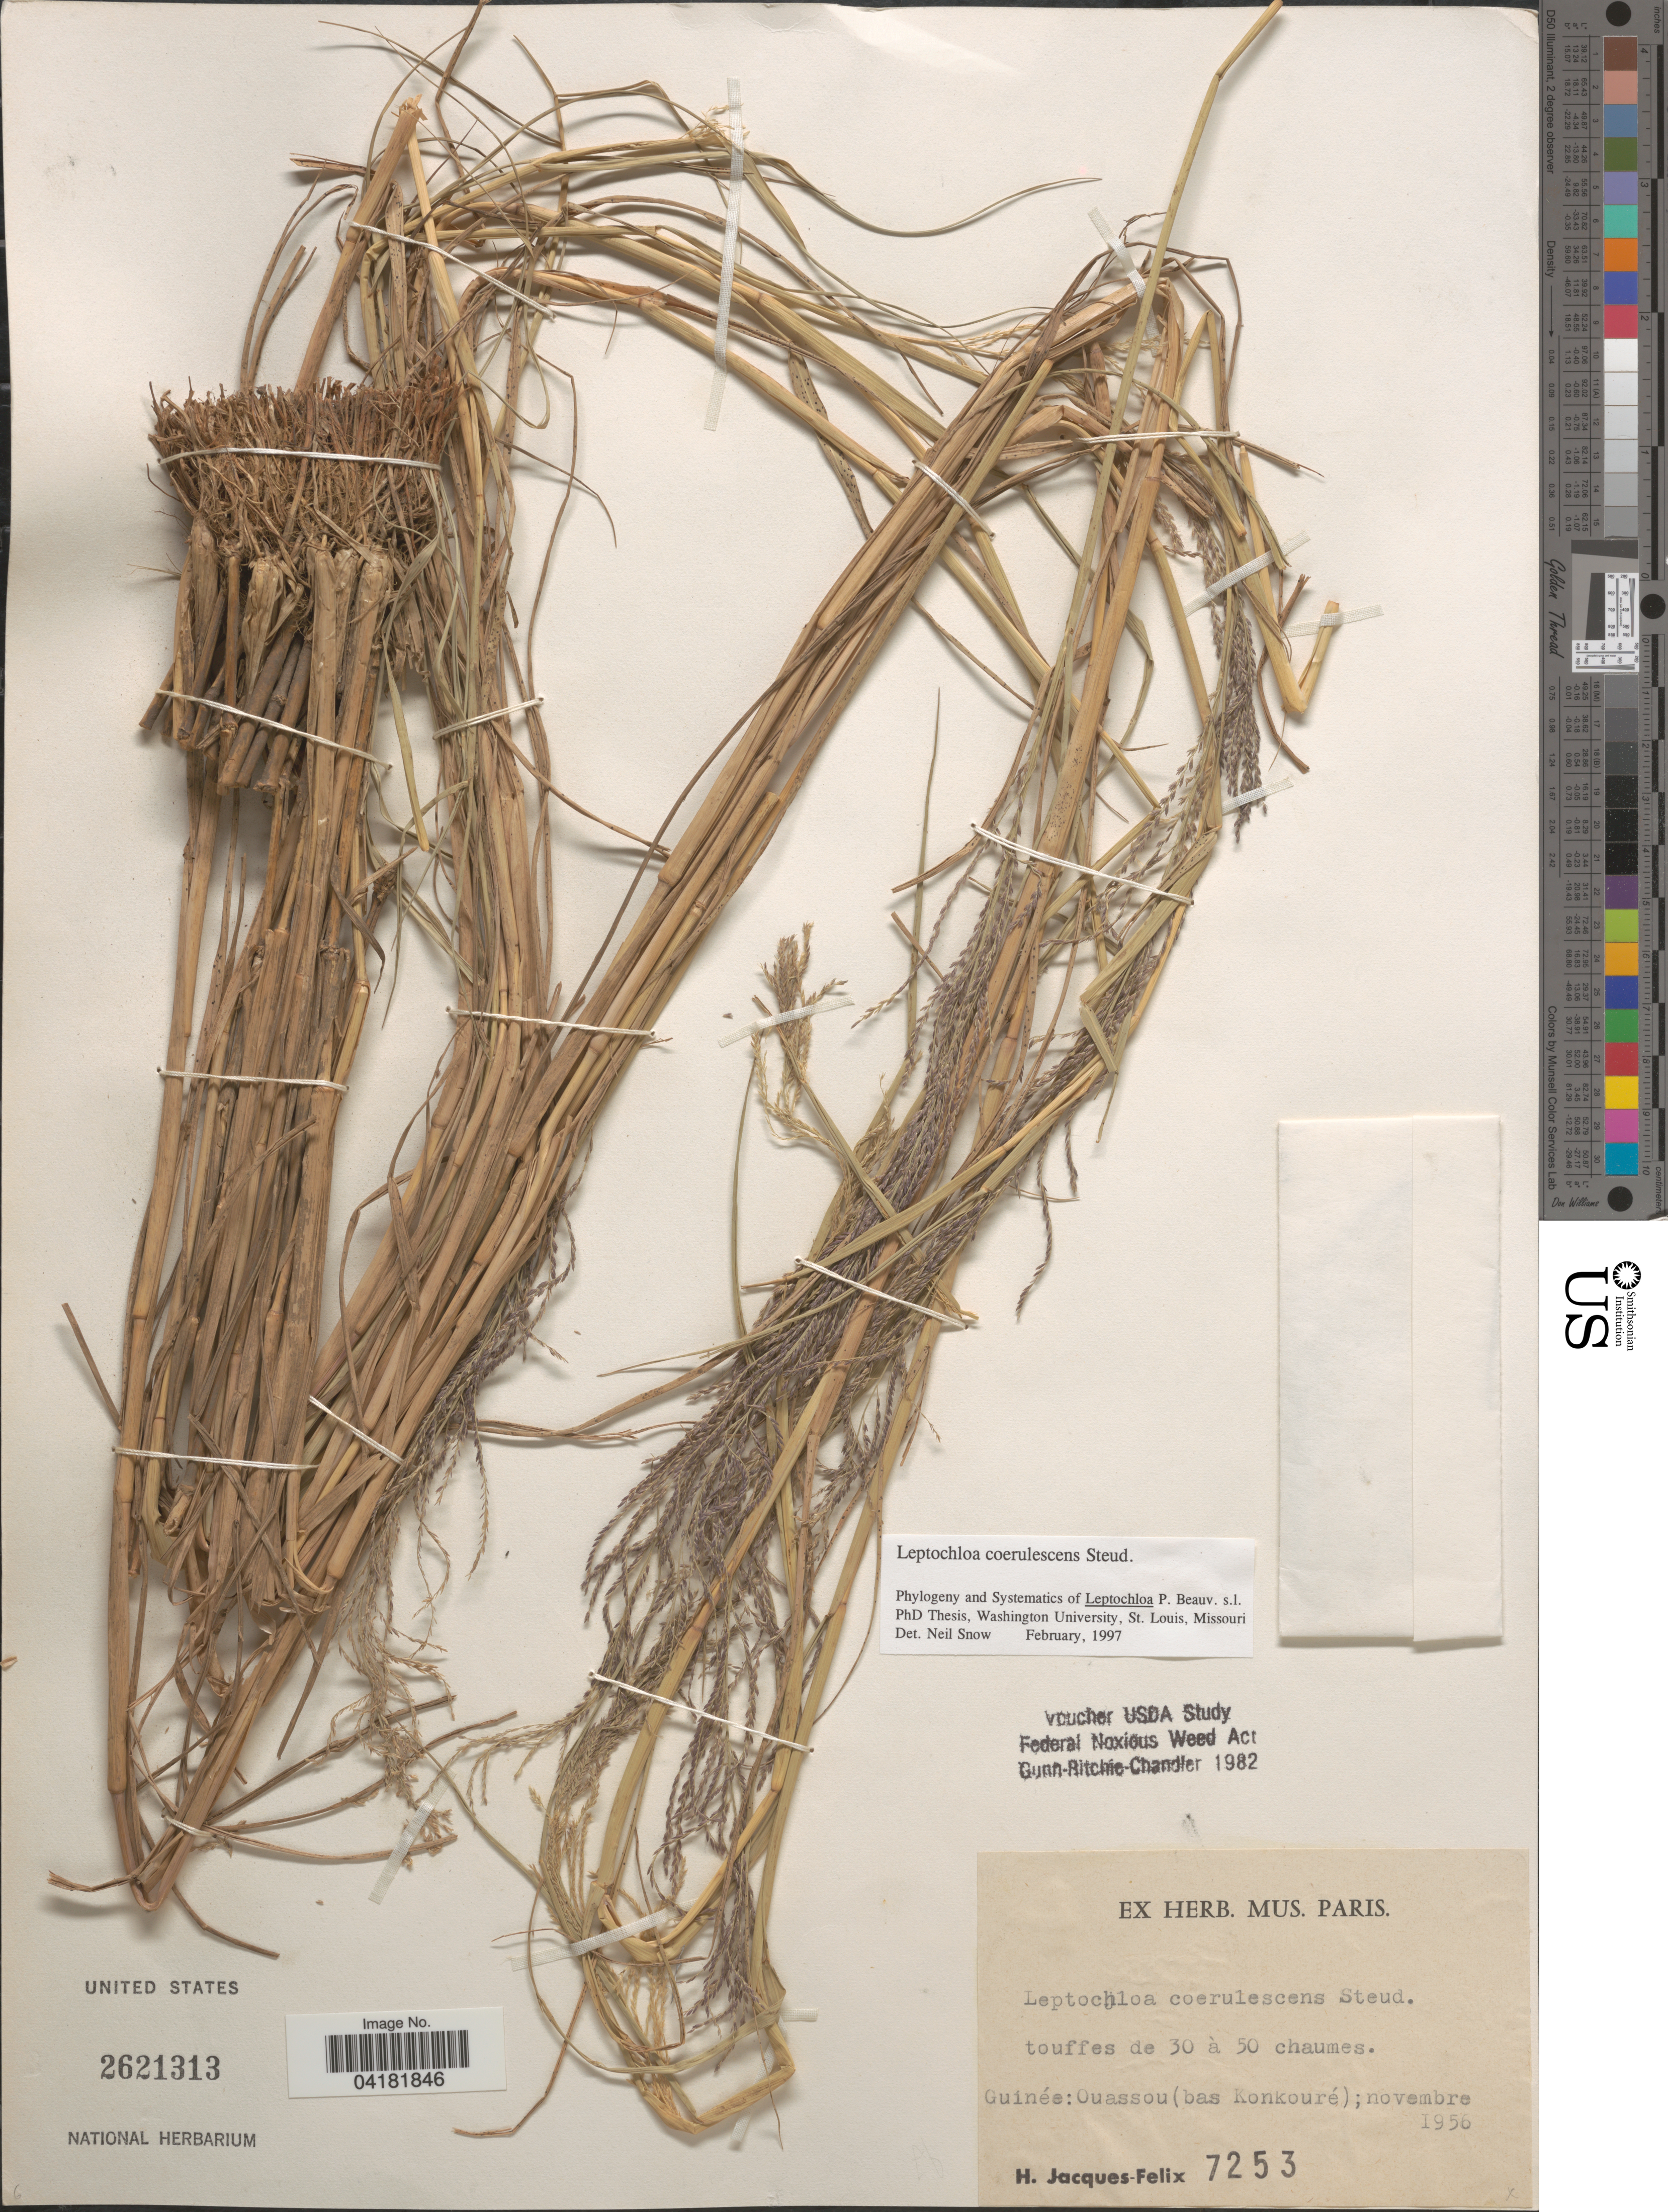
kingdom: Plantae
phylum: Tracheophyta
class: Liliopsida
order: Poales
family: Poaceae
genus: Leptochloa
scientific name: Leptochloa coerulescens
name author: Steud.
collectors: H. Jacques-Félix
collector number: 7253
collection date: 1956-11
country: Guinea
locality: Guinée: Ouassou (bas Konkouré).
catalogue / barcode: US 2621313